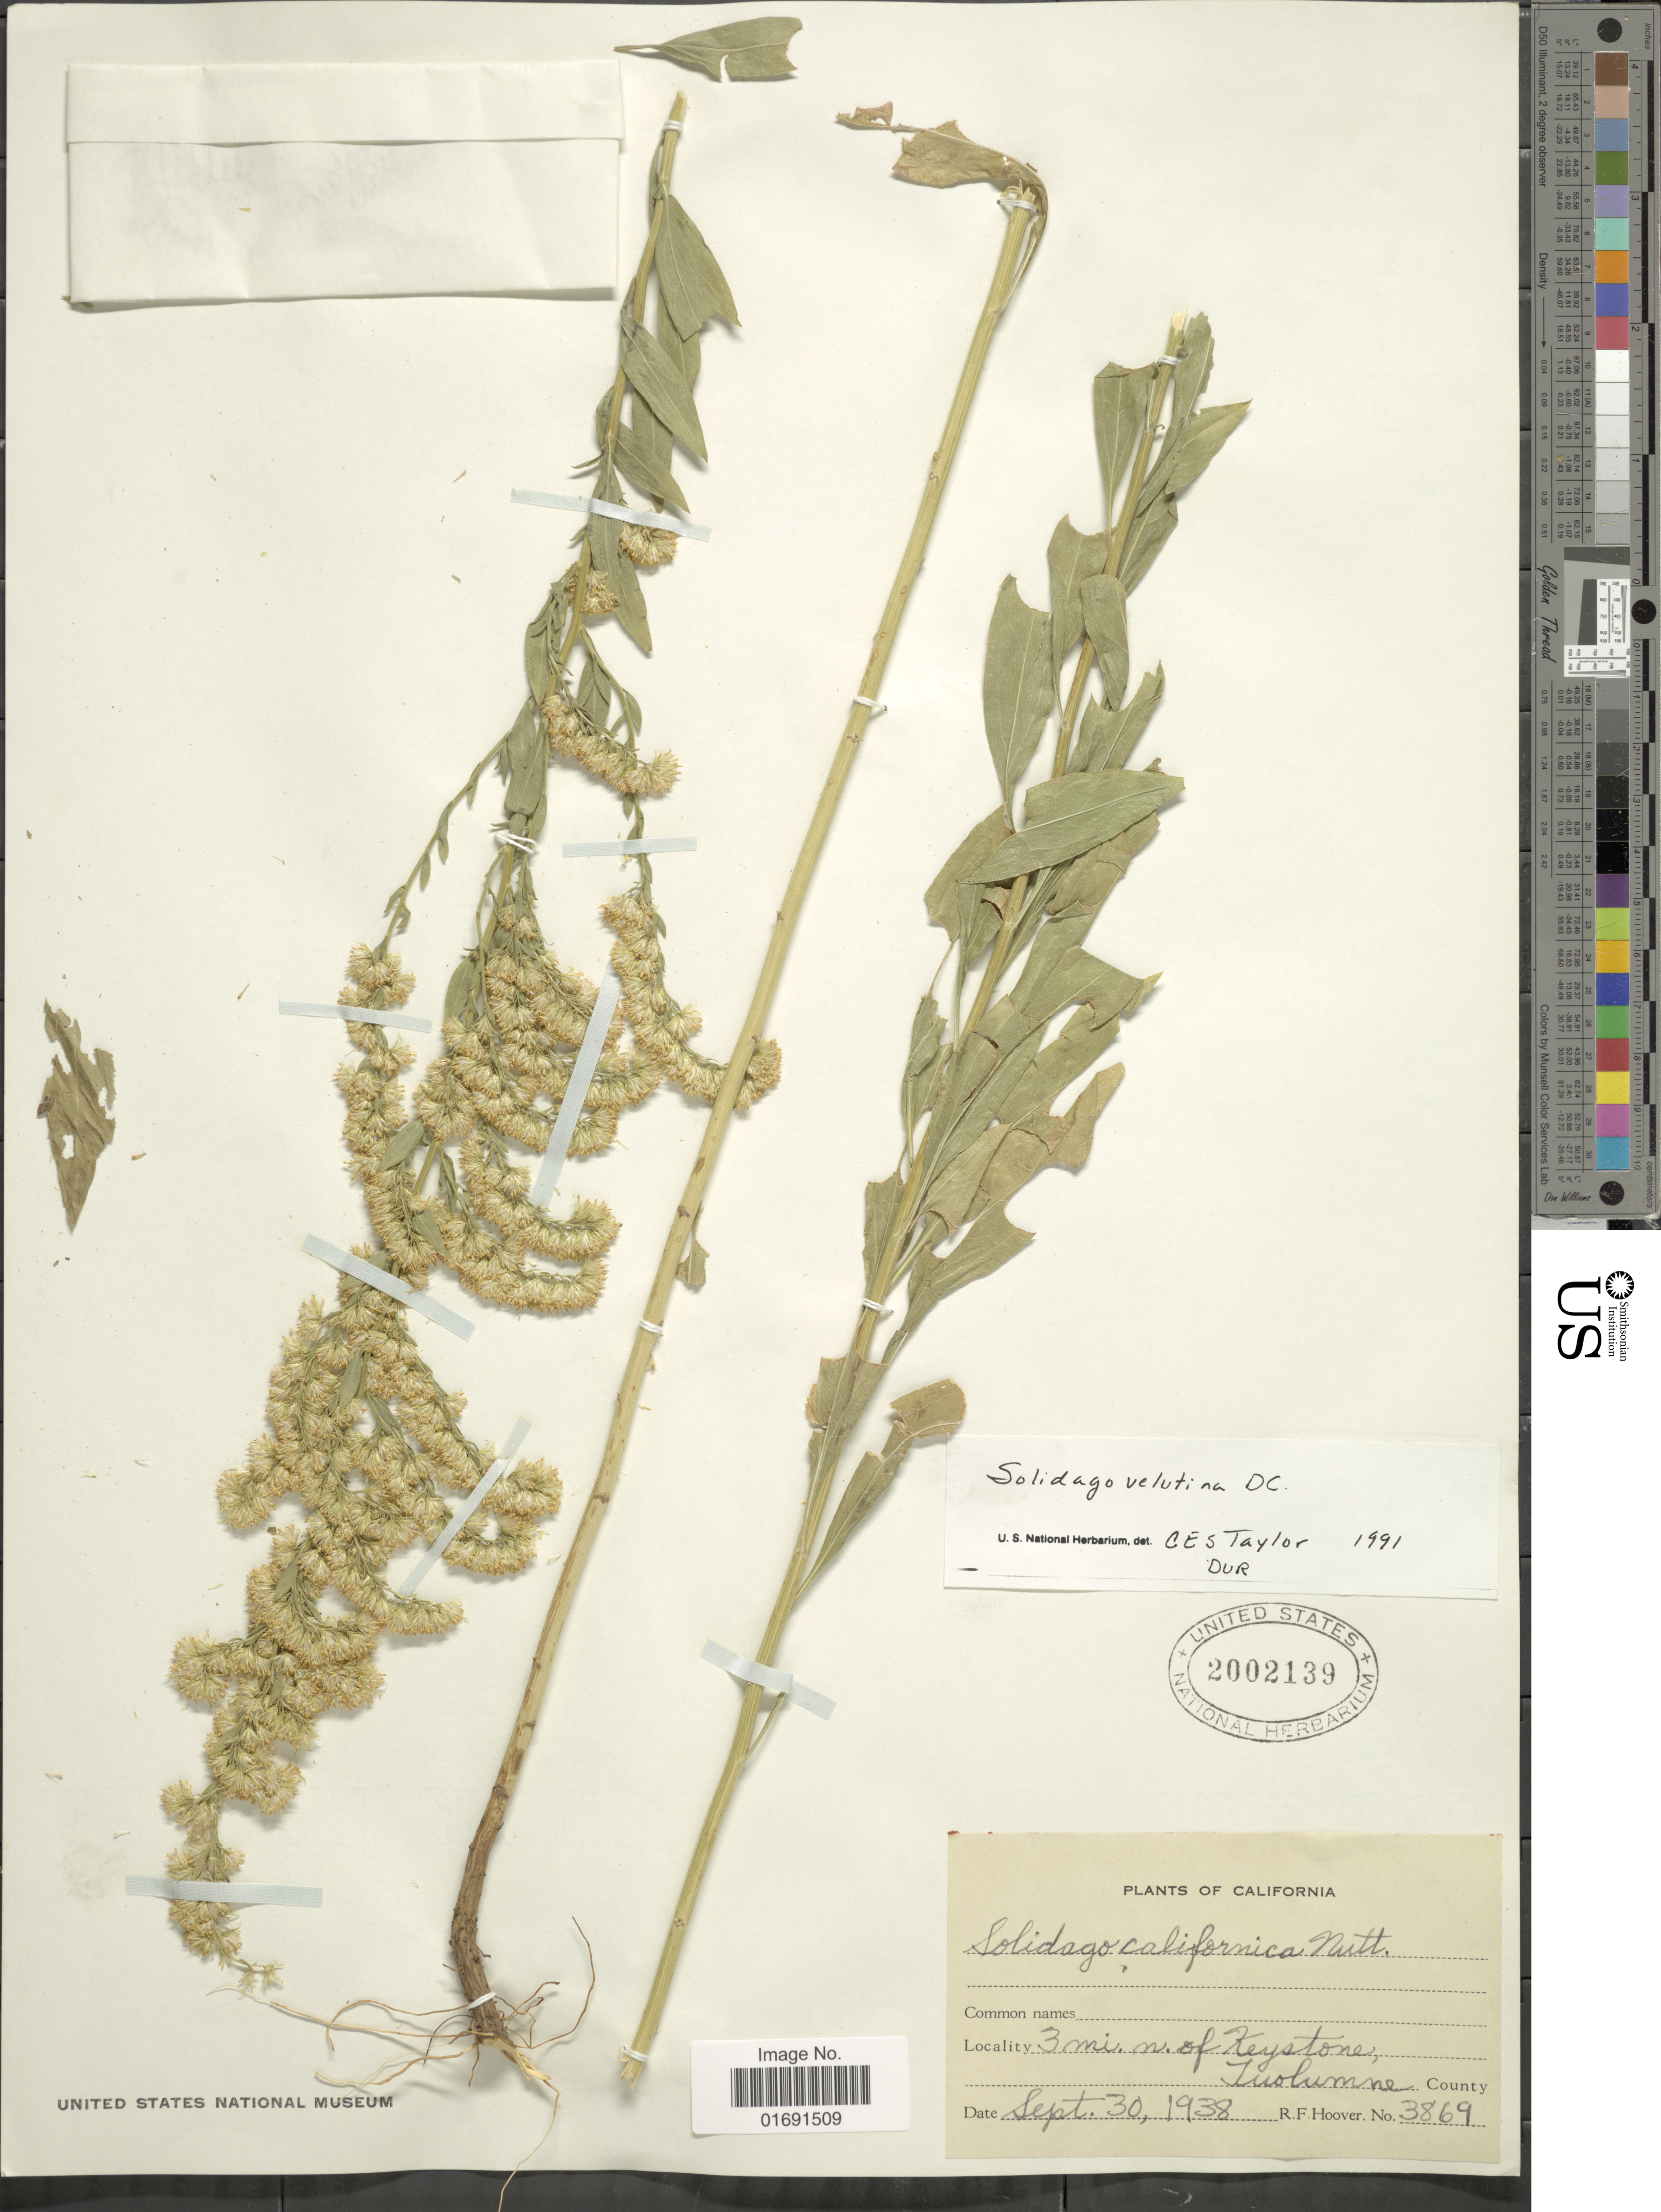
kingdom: Plantae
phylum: Tracheophyta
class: Magnoliopsida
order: Asterales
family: Asteraceae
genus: Solidago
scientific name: Solidago velutina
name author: DC.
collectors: R. F. Hoover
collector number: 3869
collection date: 1938-09-30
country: United States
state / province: California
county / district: Tuolumne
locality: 3 mi. n. of Keystone, Tuolumne County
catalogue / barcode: US 2002139